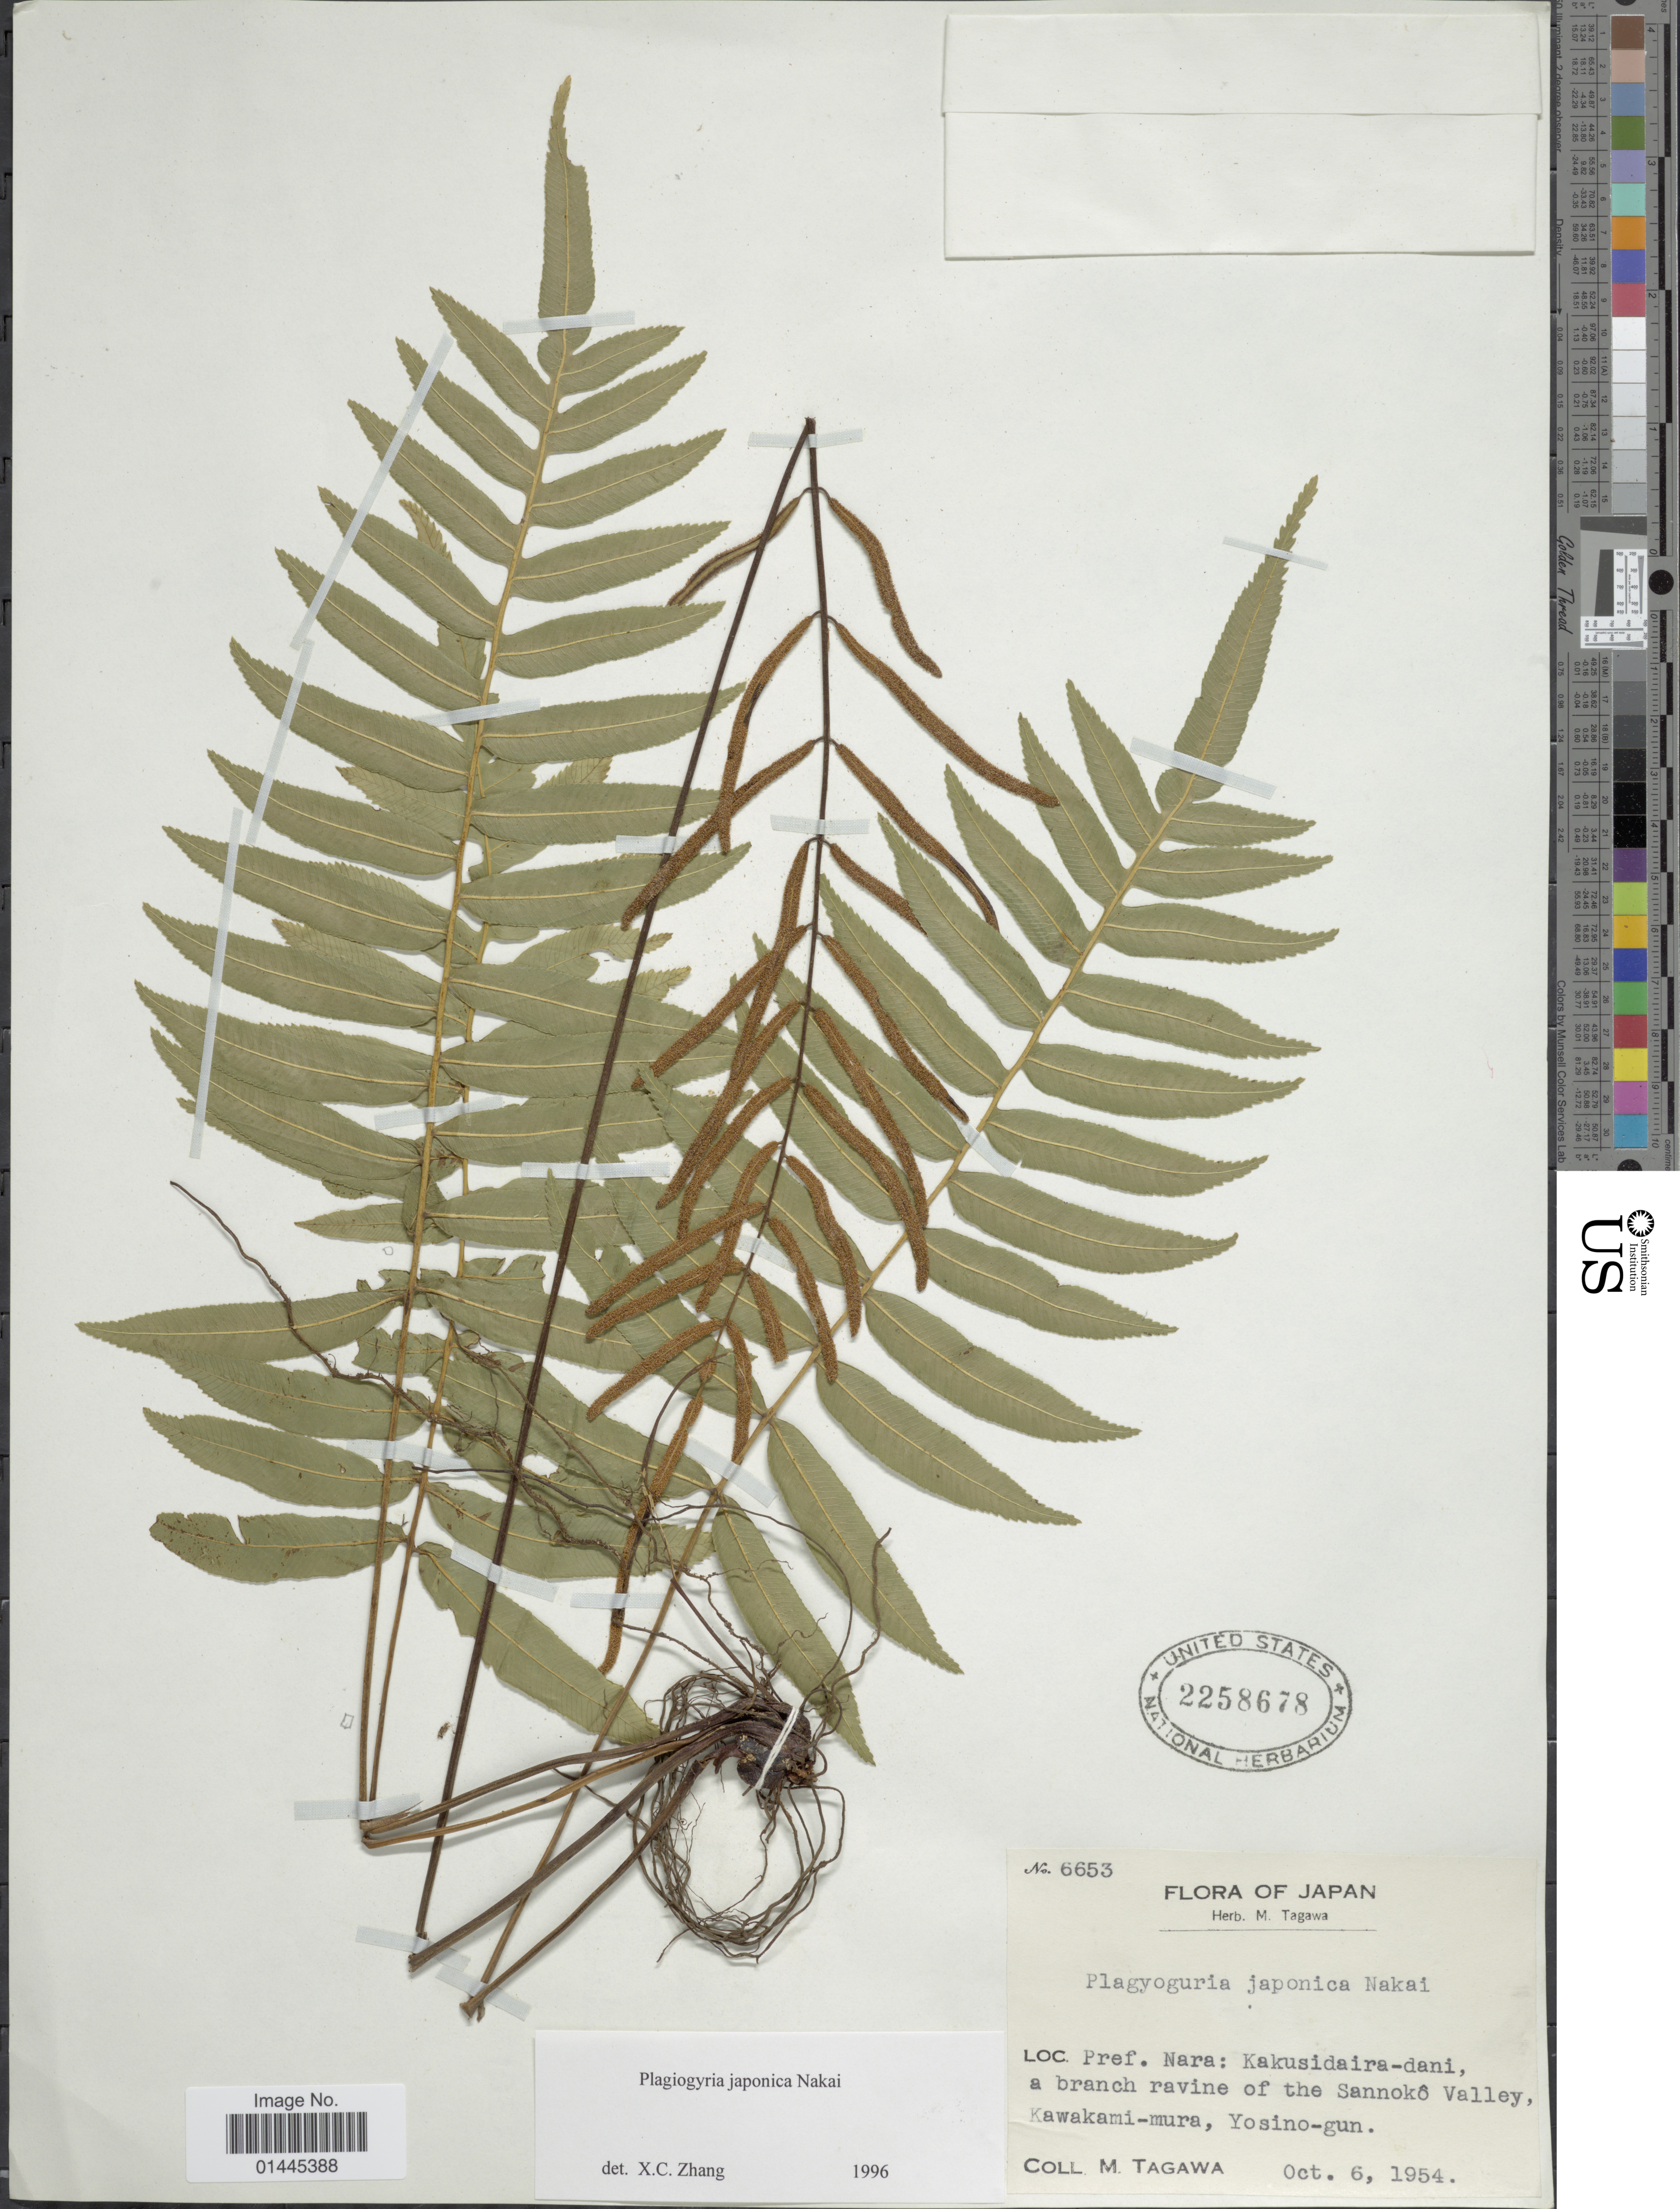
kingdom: Plantae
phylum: Tracheophyta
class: Polypodiopsida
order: Cyatheales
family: Plagiogyriaceae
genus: Plagiogyria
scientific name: Plagiogyria japonica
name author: Nakai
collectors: M. Tagawa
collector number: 6653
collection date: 1954-10-06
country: Japan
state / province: Nara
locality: Kakusidaira-dani, a branch ravine of the Sannoko Valley, Kawakami-mura, Yosino-gun.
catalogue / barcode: US 2258678